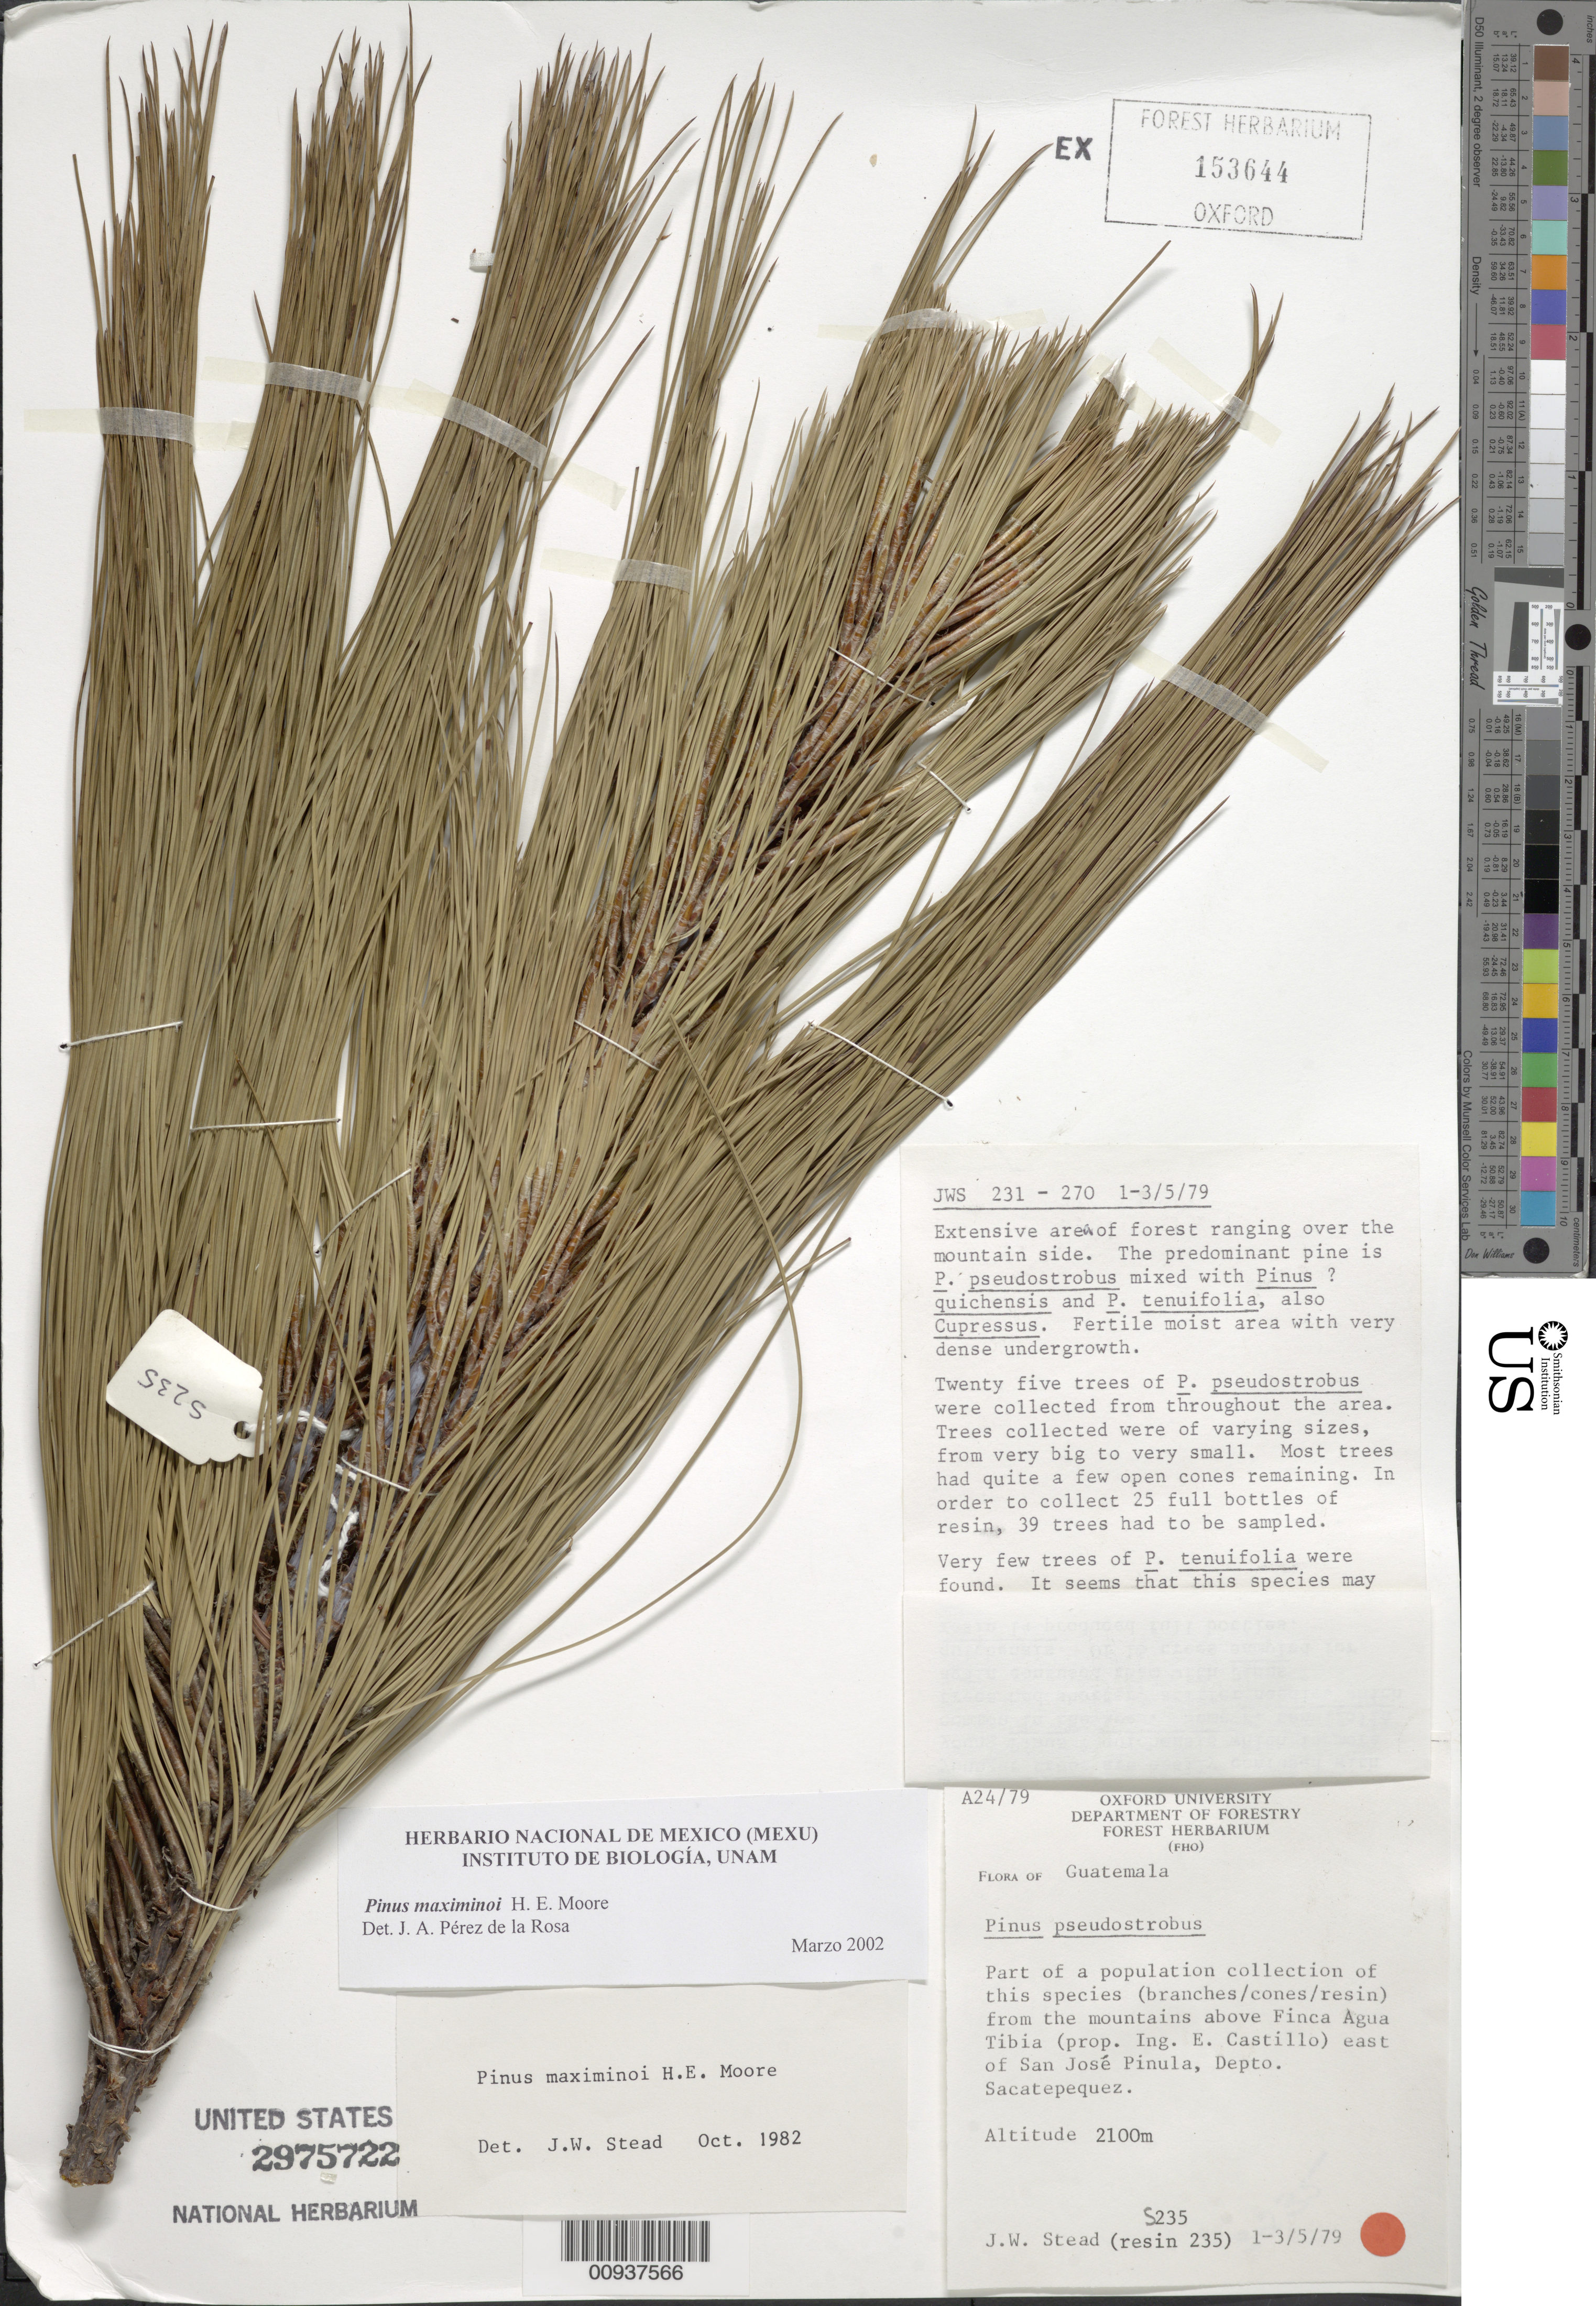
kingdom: Plantae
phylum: Tracheophyta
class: Pinopsida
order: Pinales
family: Pinaceae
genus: Pinus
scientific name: Pinus maximinoi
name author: H.E. Moore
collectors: J. Stead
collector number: S235 (resin 235)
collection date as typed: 01 May 1979 to 03 May 1979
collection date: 1979-05-01/1979-05-03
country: Guatemala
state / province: Sacatepéquez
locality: Mountains above Finca Agua Tibia (prop. Ing. E. Castillo) east of San José Pinula.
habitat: Extensive area of forest ranging over the mountain side. The predominant pine is P. pseudostrobus mixed with Pinus ? Quichensis and P. tenuifolia, also cupressus. Fertile moist area with very dense undergrowth &c.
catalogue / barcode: US 2975722